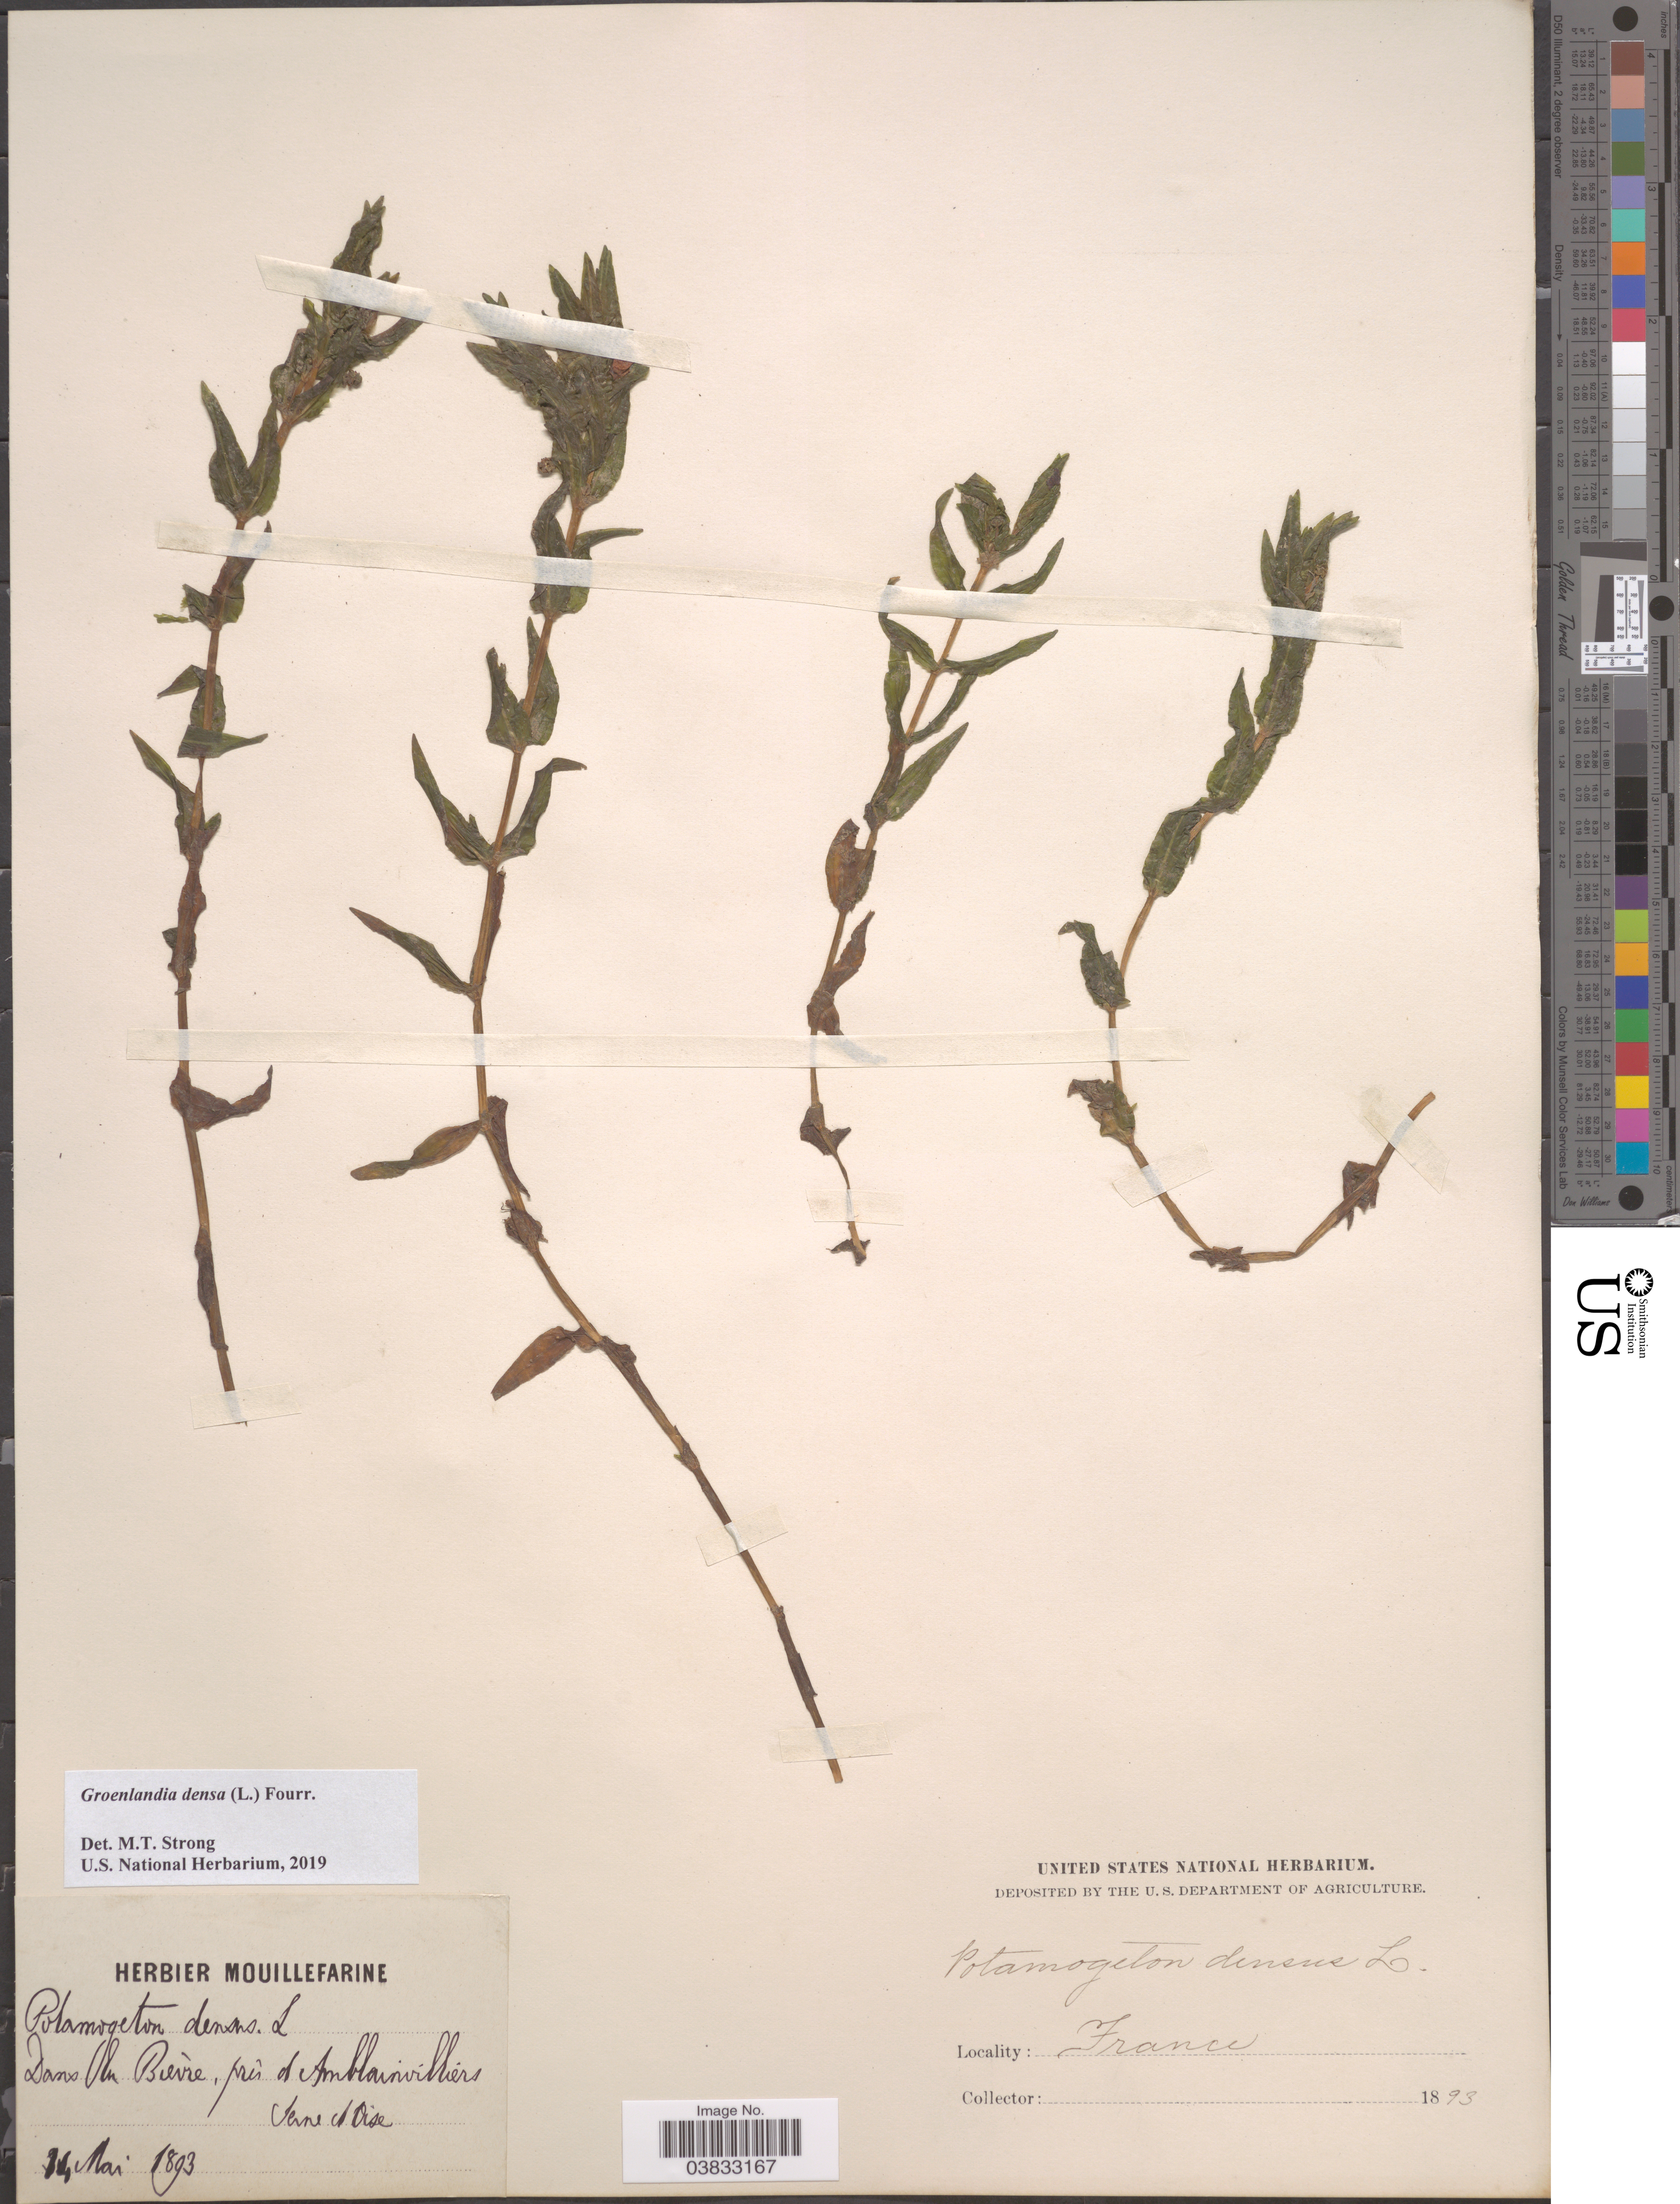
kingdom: Plantae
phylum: Tracheophyta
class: Liliopsida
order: Alismatales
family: Potamogetonaceae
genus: Groenlandia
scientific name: Groenlandia densa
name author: Fourr.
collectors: ex herb. Mouillefarine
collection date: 1893-05-14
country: France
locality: Dans du Bierè, prés d Amblainvilliers. Seine & Oise.